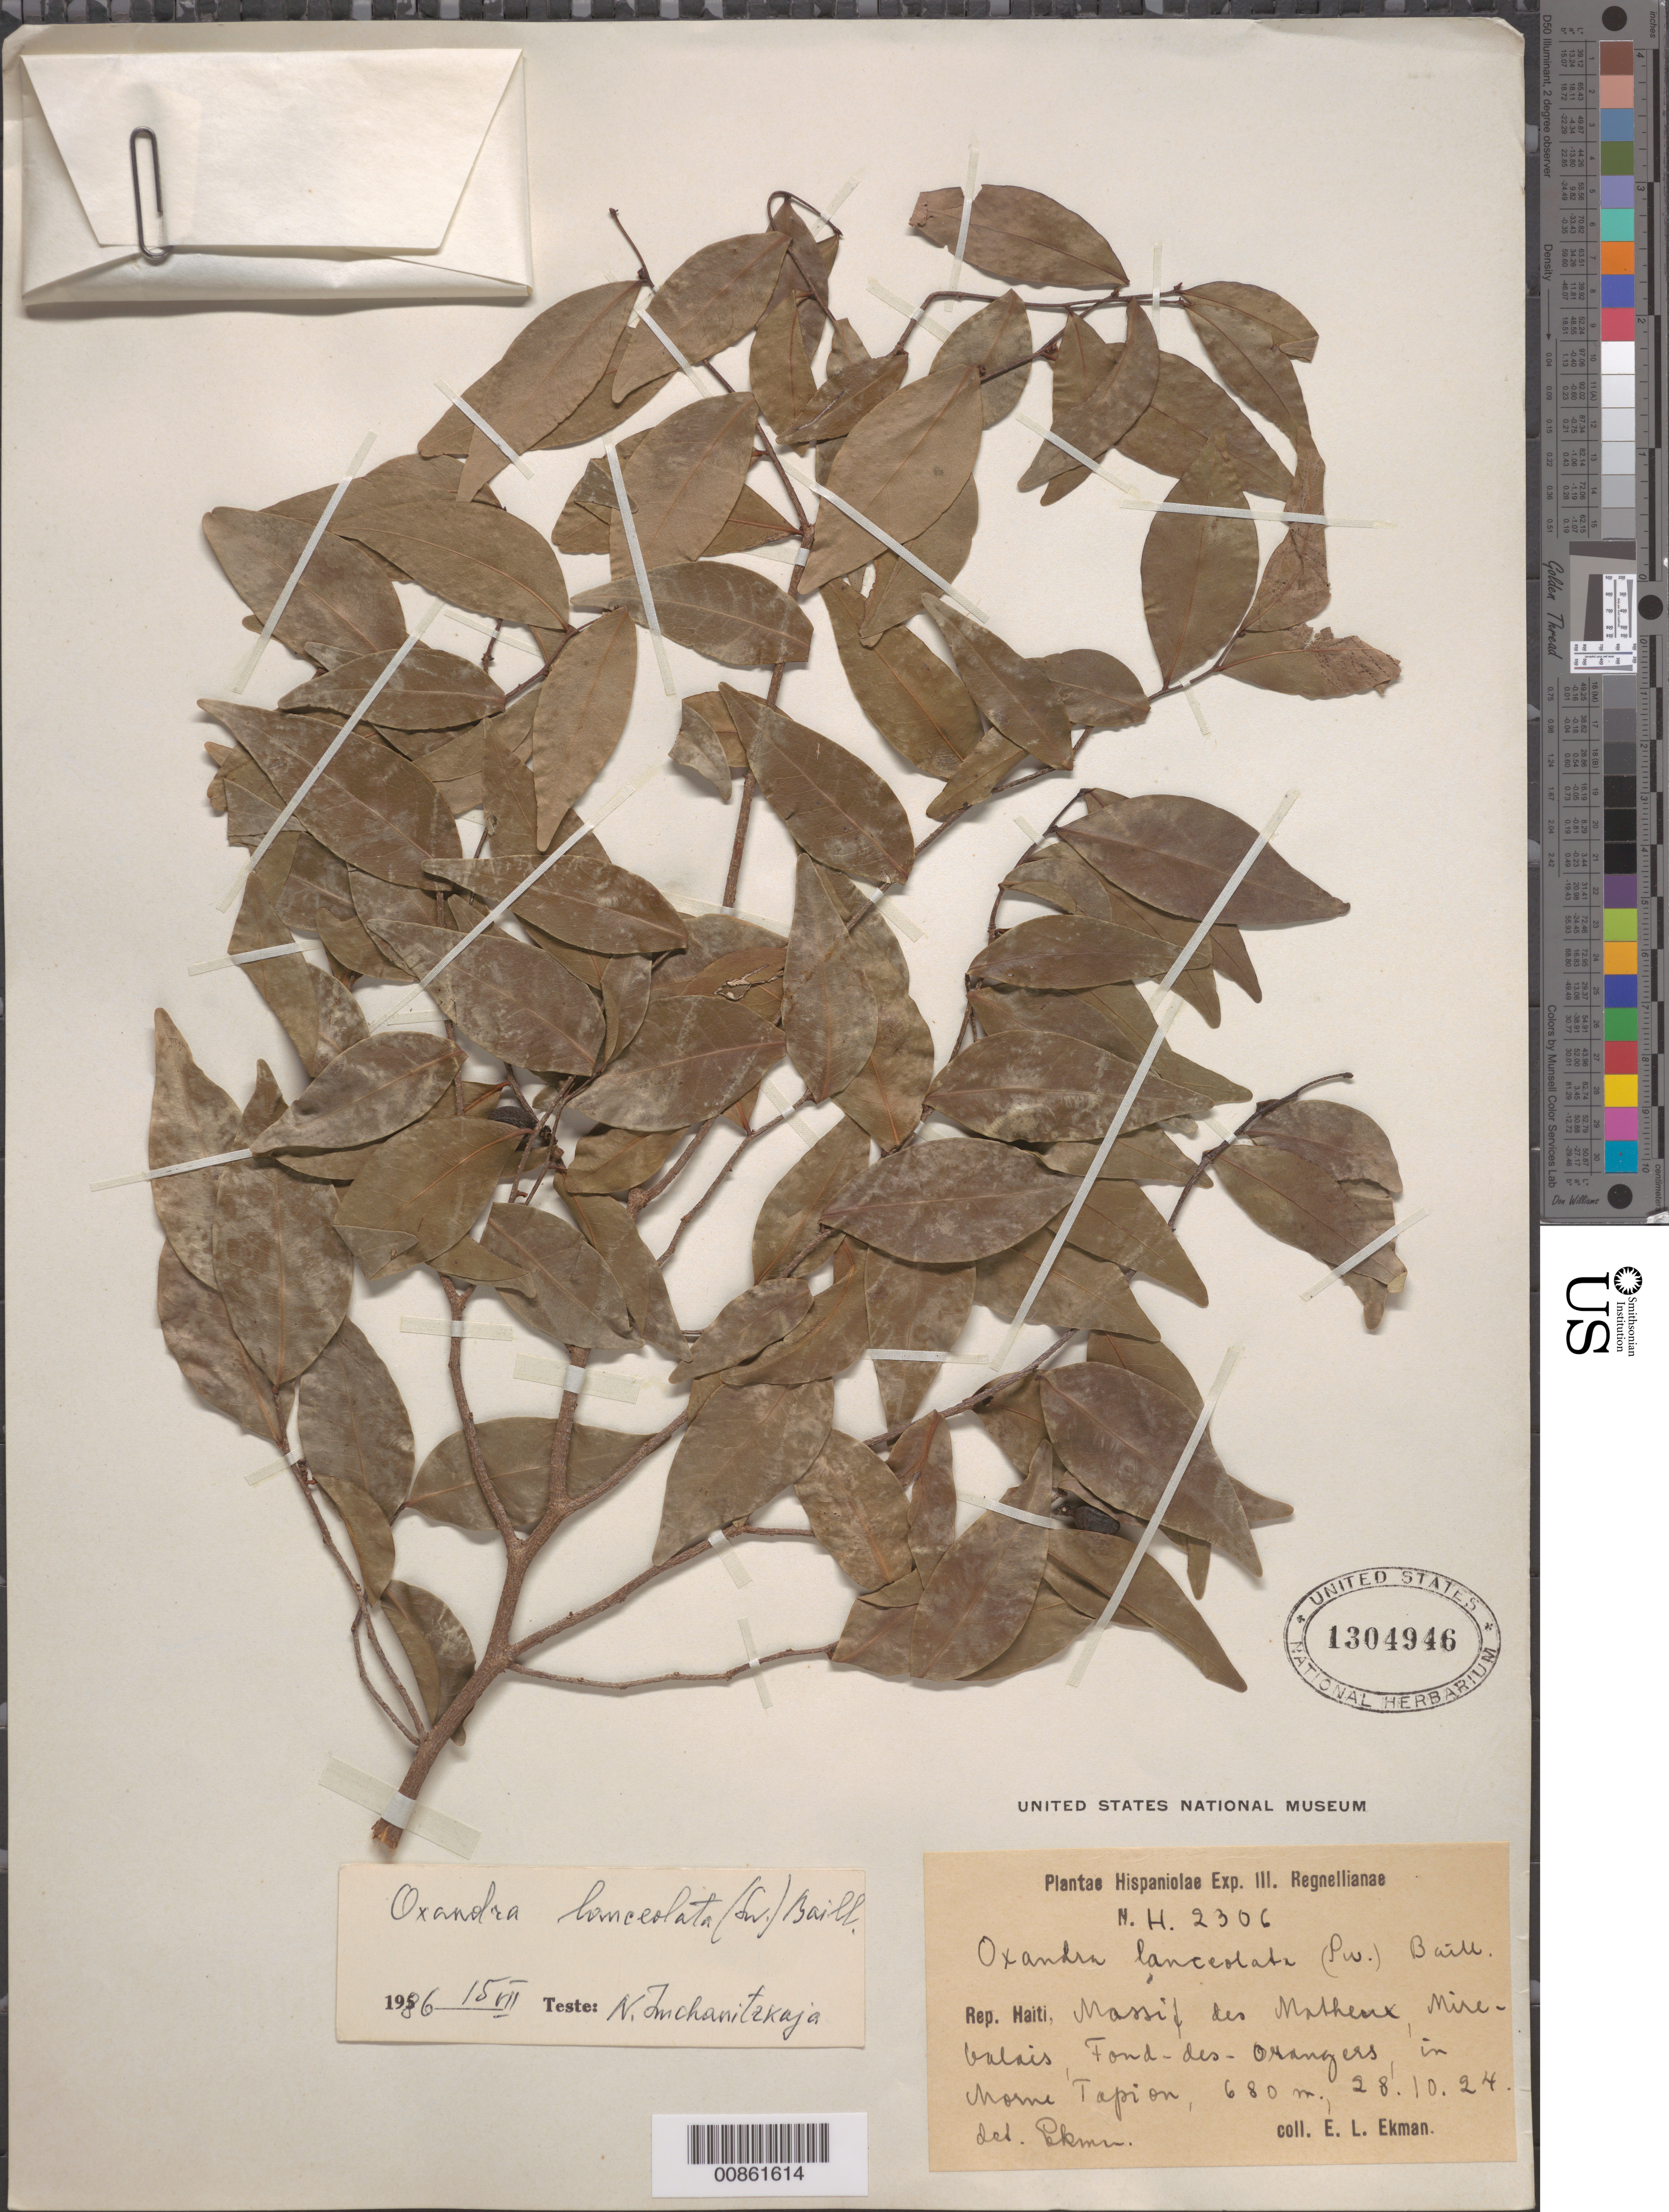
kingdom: Plantae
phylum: Tracheophyta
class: Magnoliopsida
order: Magnoliales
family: Annonaceae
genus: Oxandra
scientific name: Oxandra lanceolata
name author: (Sw.) Baill.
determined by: Imchanitzkaja, N.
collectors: E. L. Ekman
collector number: H 2306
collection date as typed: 28 Oct 1924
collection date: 1924-10-28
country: Haiti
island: Hispaniola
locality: Massif des Matheux, Mirebalais, Fond-des-Oranges, in morne Tapion.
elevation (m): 680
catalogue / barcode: US 1304946